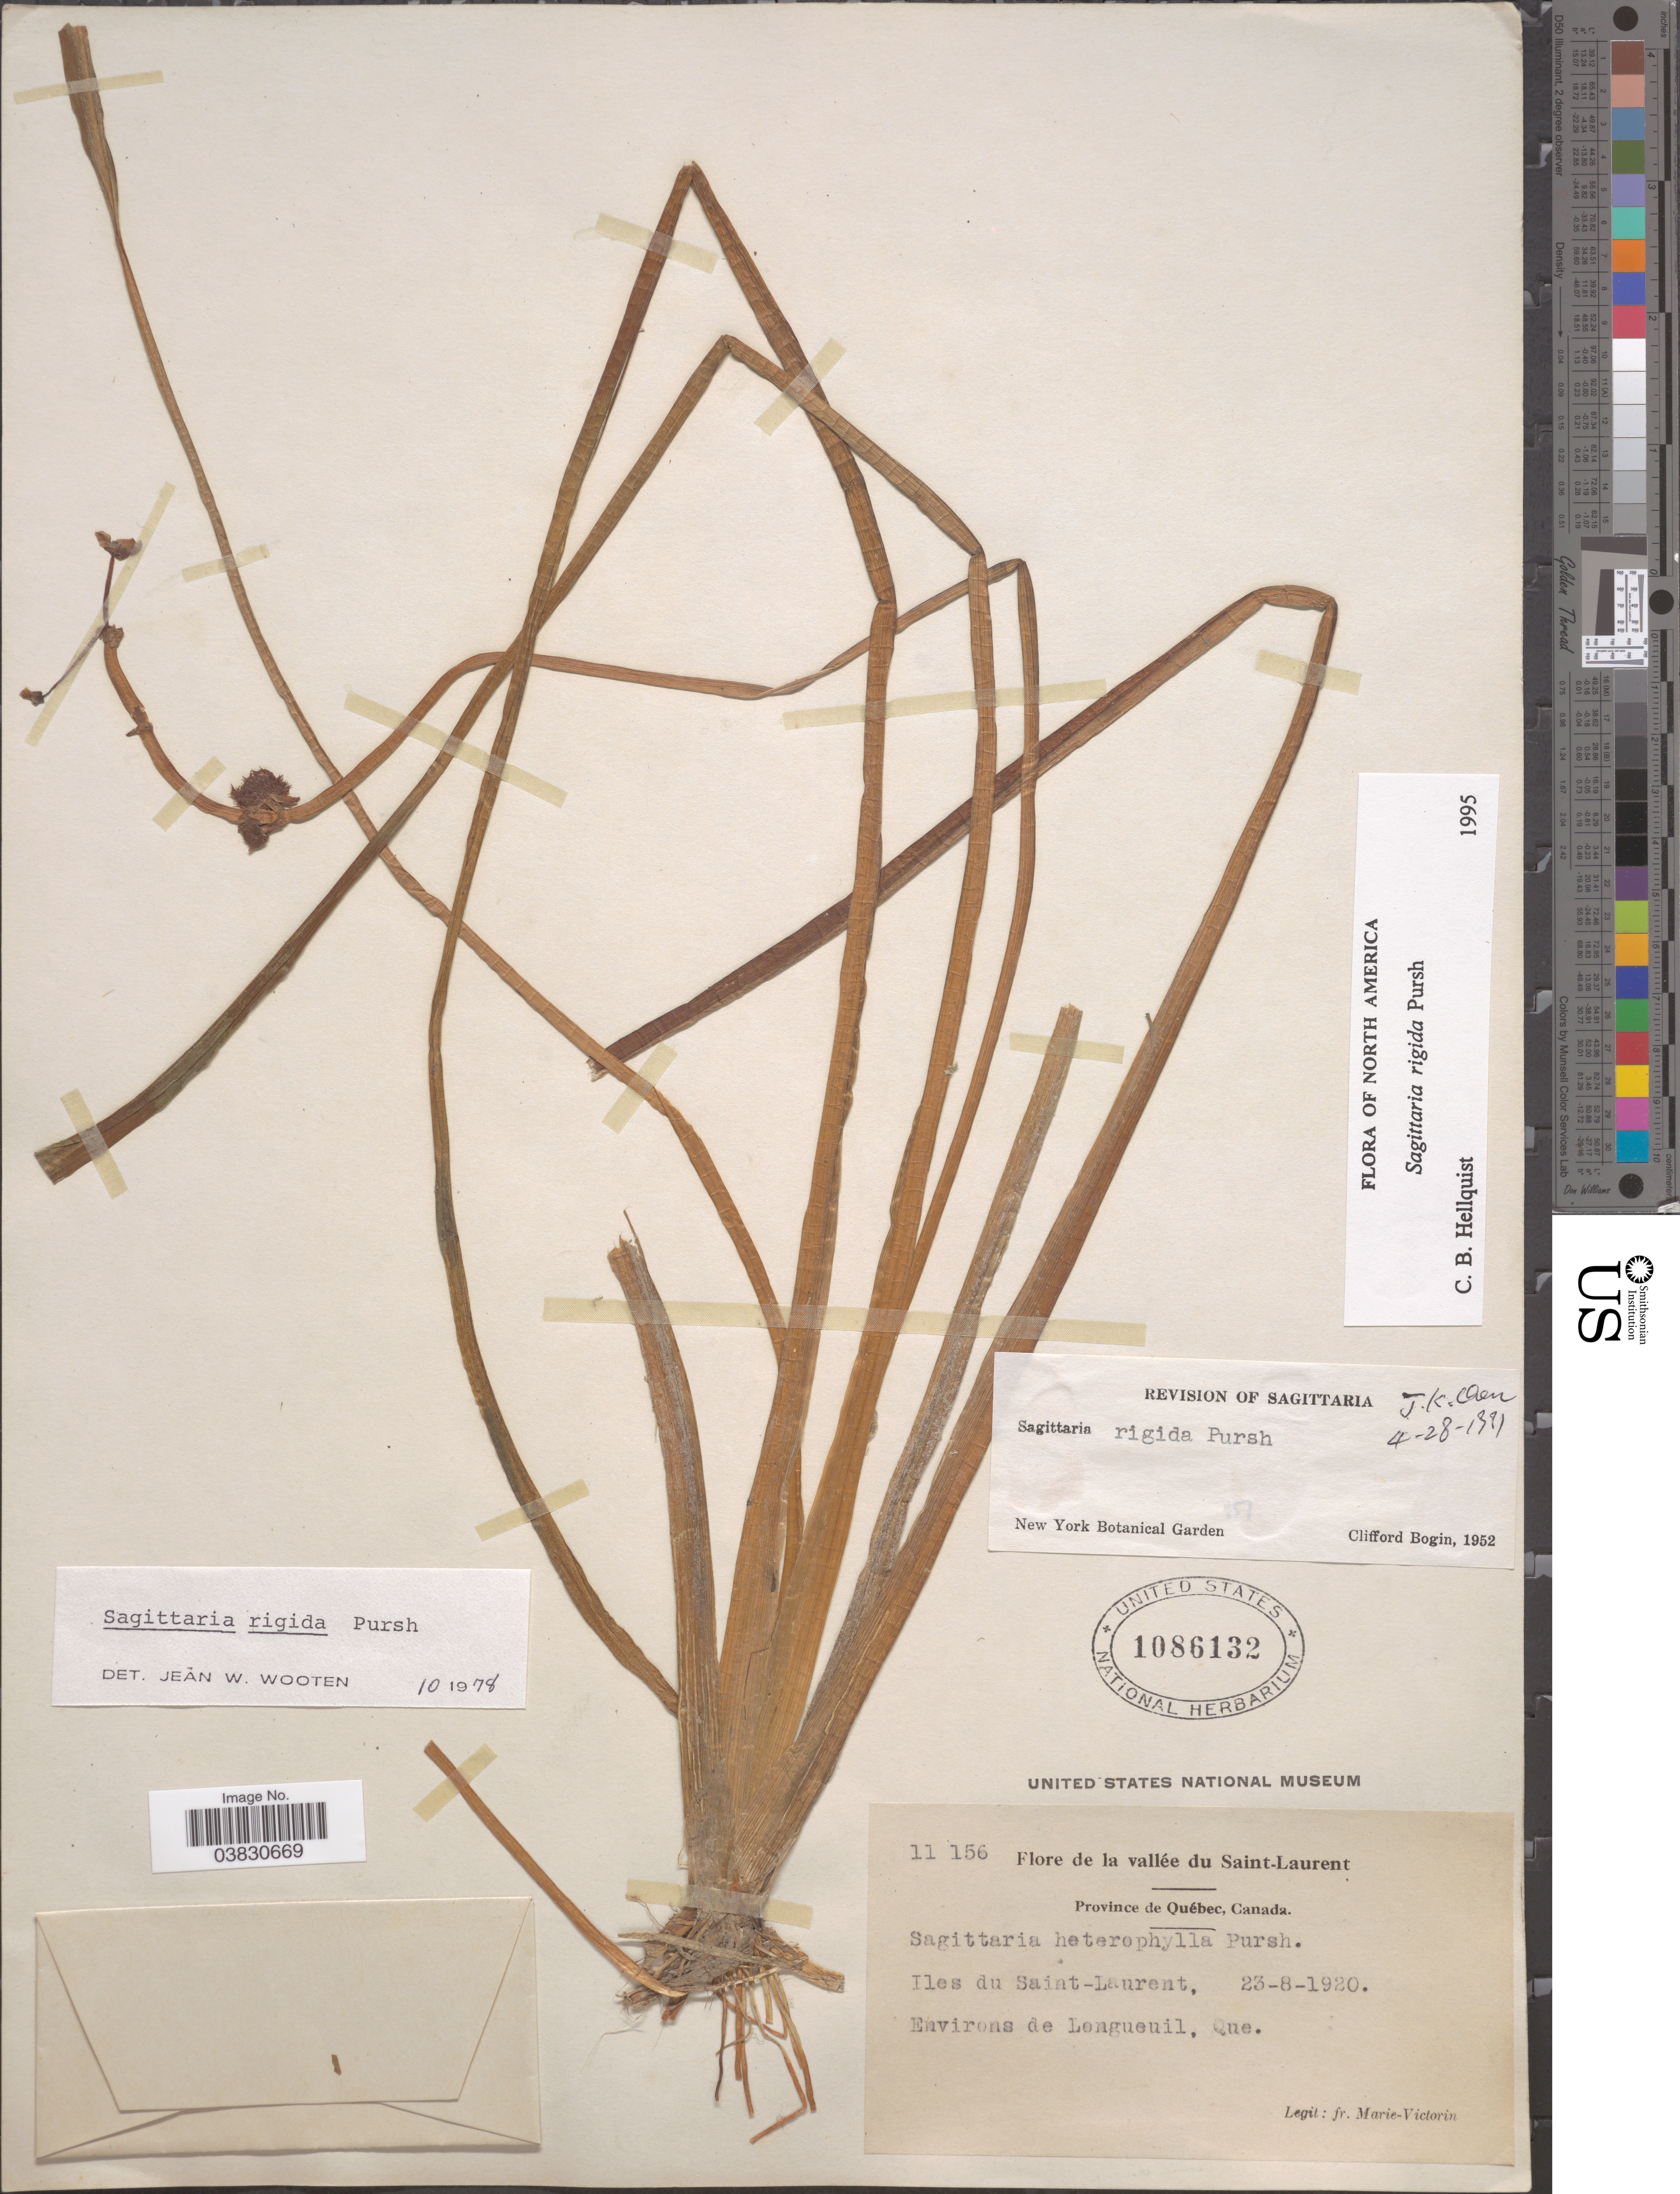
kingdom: Plantae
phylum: Tracheophyta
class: Liliopsida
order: Alismatales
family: Alismataceae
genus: Sagittaria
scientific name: Sagittaria rigida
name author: Pursh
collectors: F. Marie-Victorin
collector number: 11156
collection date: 1920-08-23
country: Canada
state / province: Quebec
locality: La vallée du Saint-Laurent. Iles du Saint-Laurent, Environs de Lengueuil.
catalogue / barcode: US 1086132